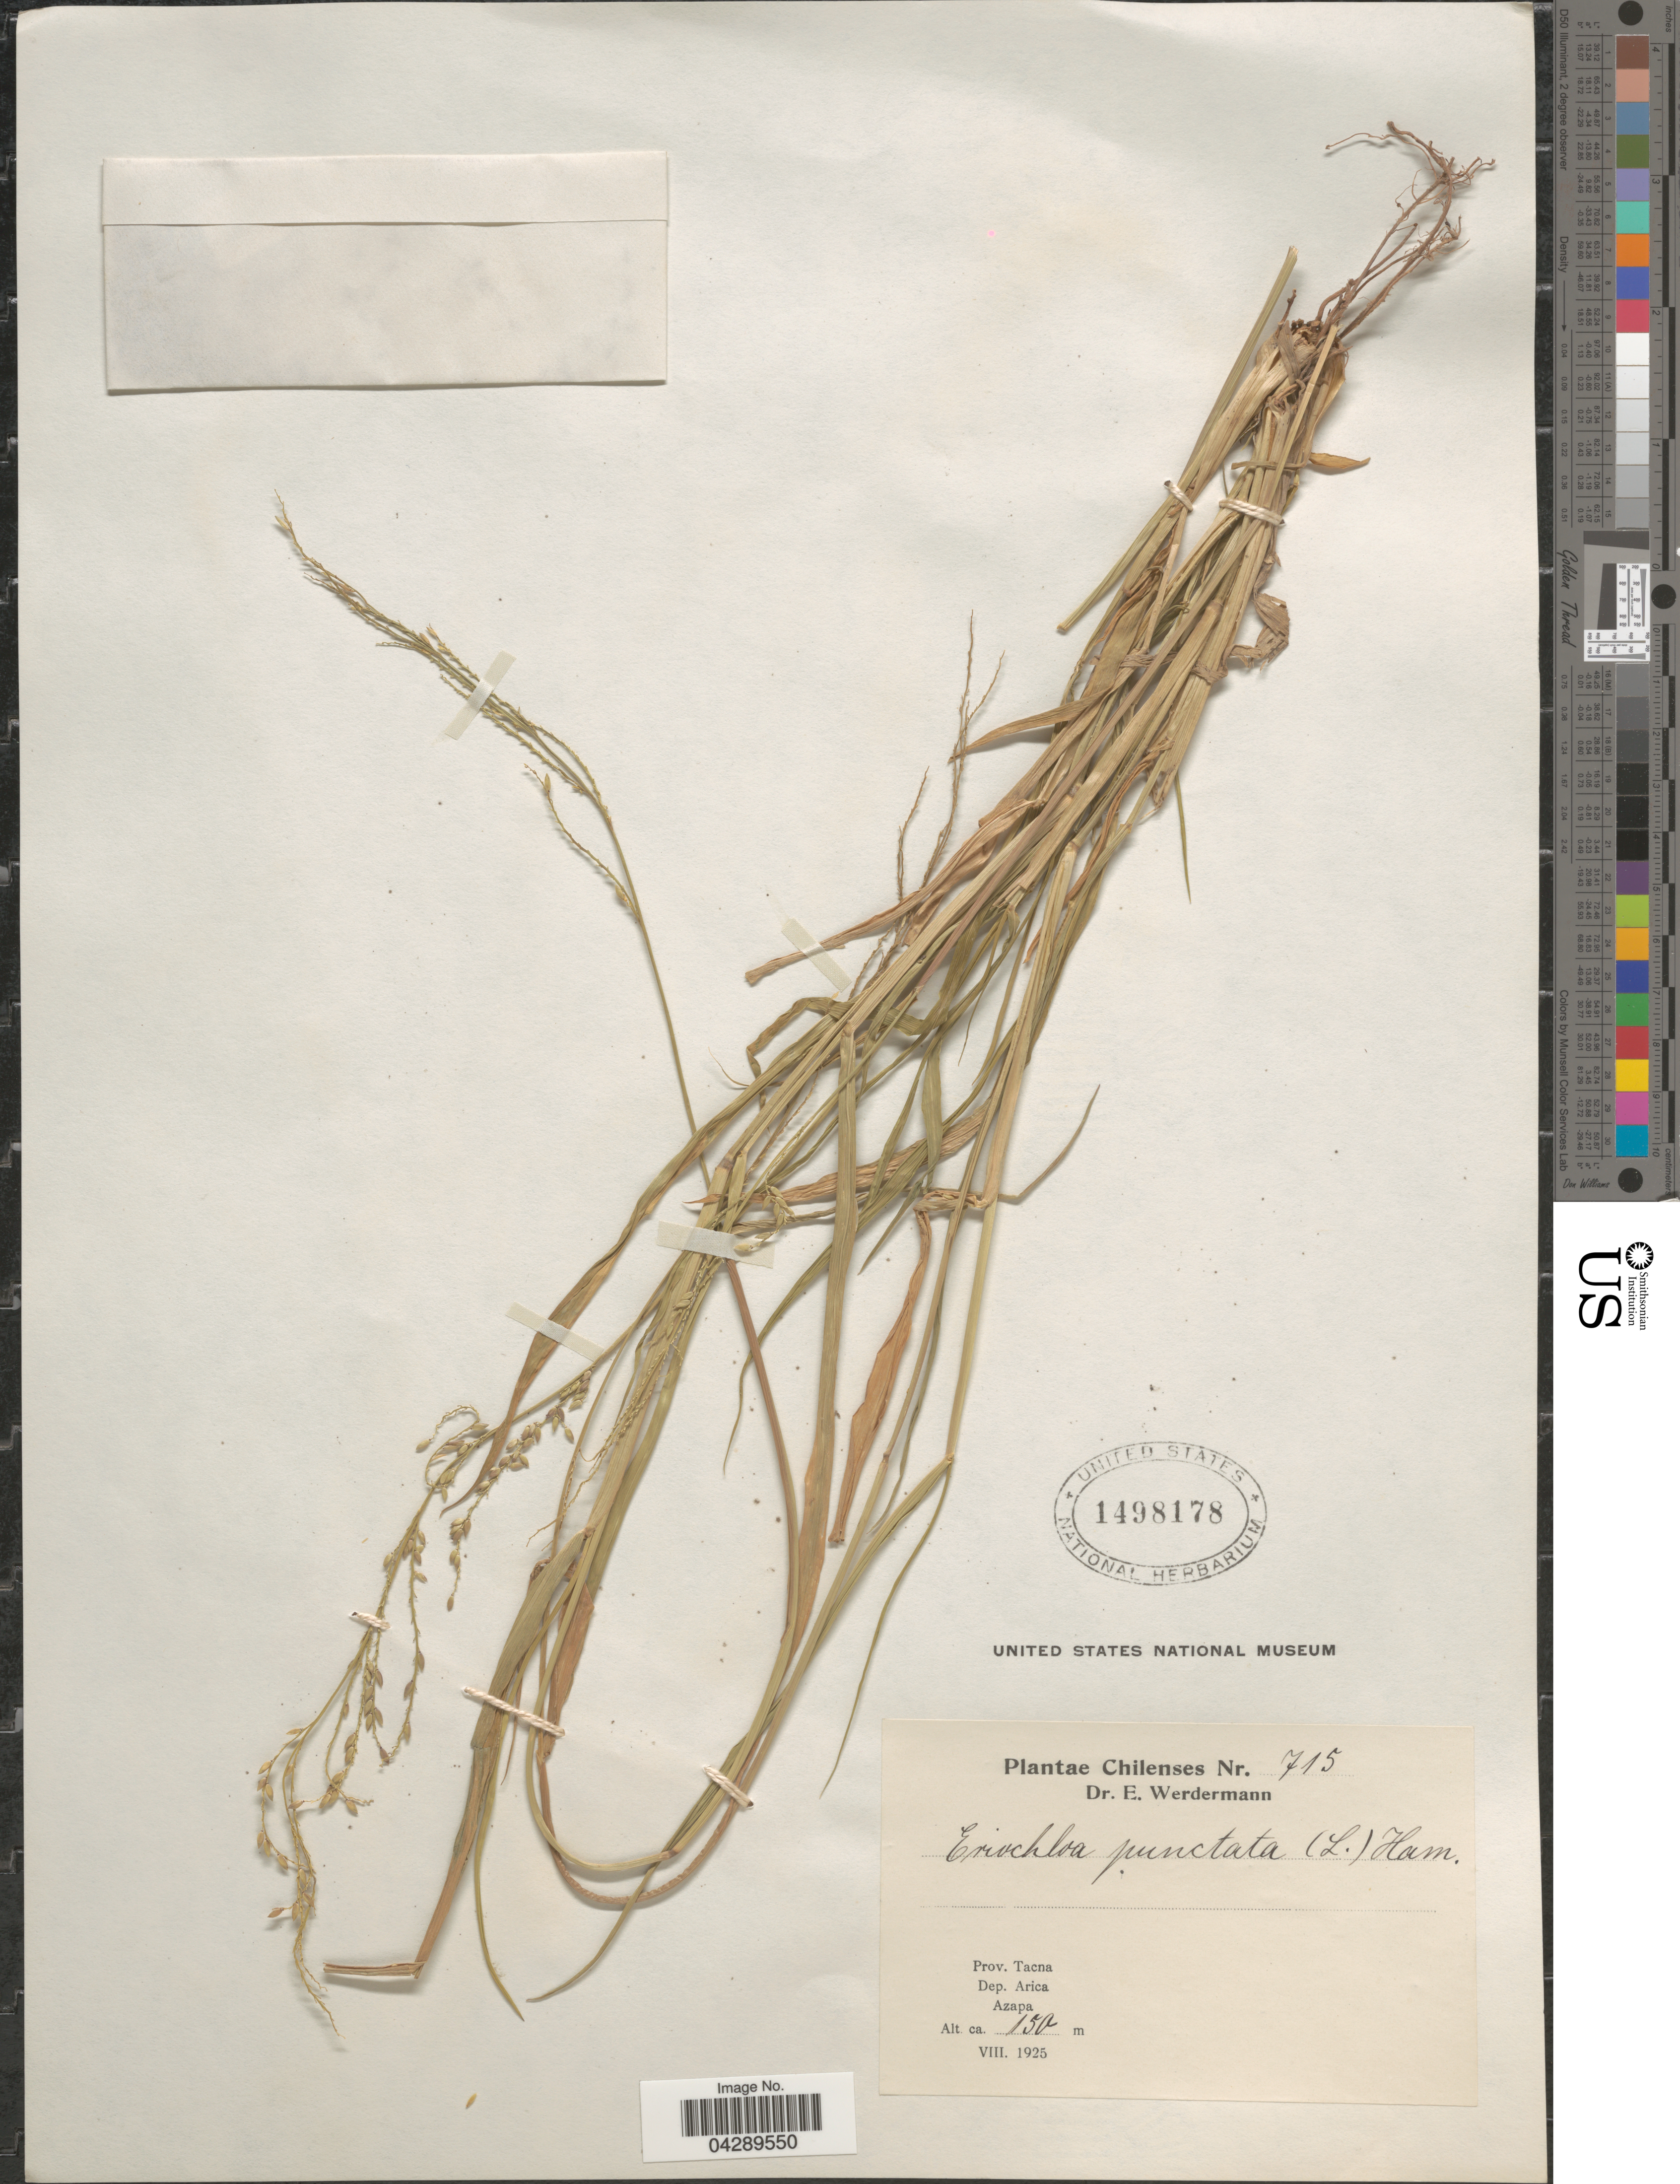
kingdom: Plantae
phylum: Tracheophyta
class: Liliopsida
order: Poales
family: Poaceae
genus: Eriochloa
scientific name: Eriochloa punctata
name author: (L.) Desv. ex Ham.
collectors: E. Werdermann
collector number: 715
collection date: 1925-08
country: Chile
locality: Chilenses. Prov. Tacna. Dep. Arica. Azapa.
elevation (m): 150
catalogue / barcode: US 1498178